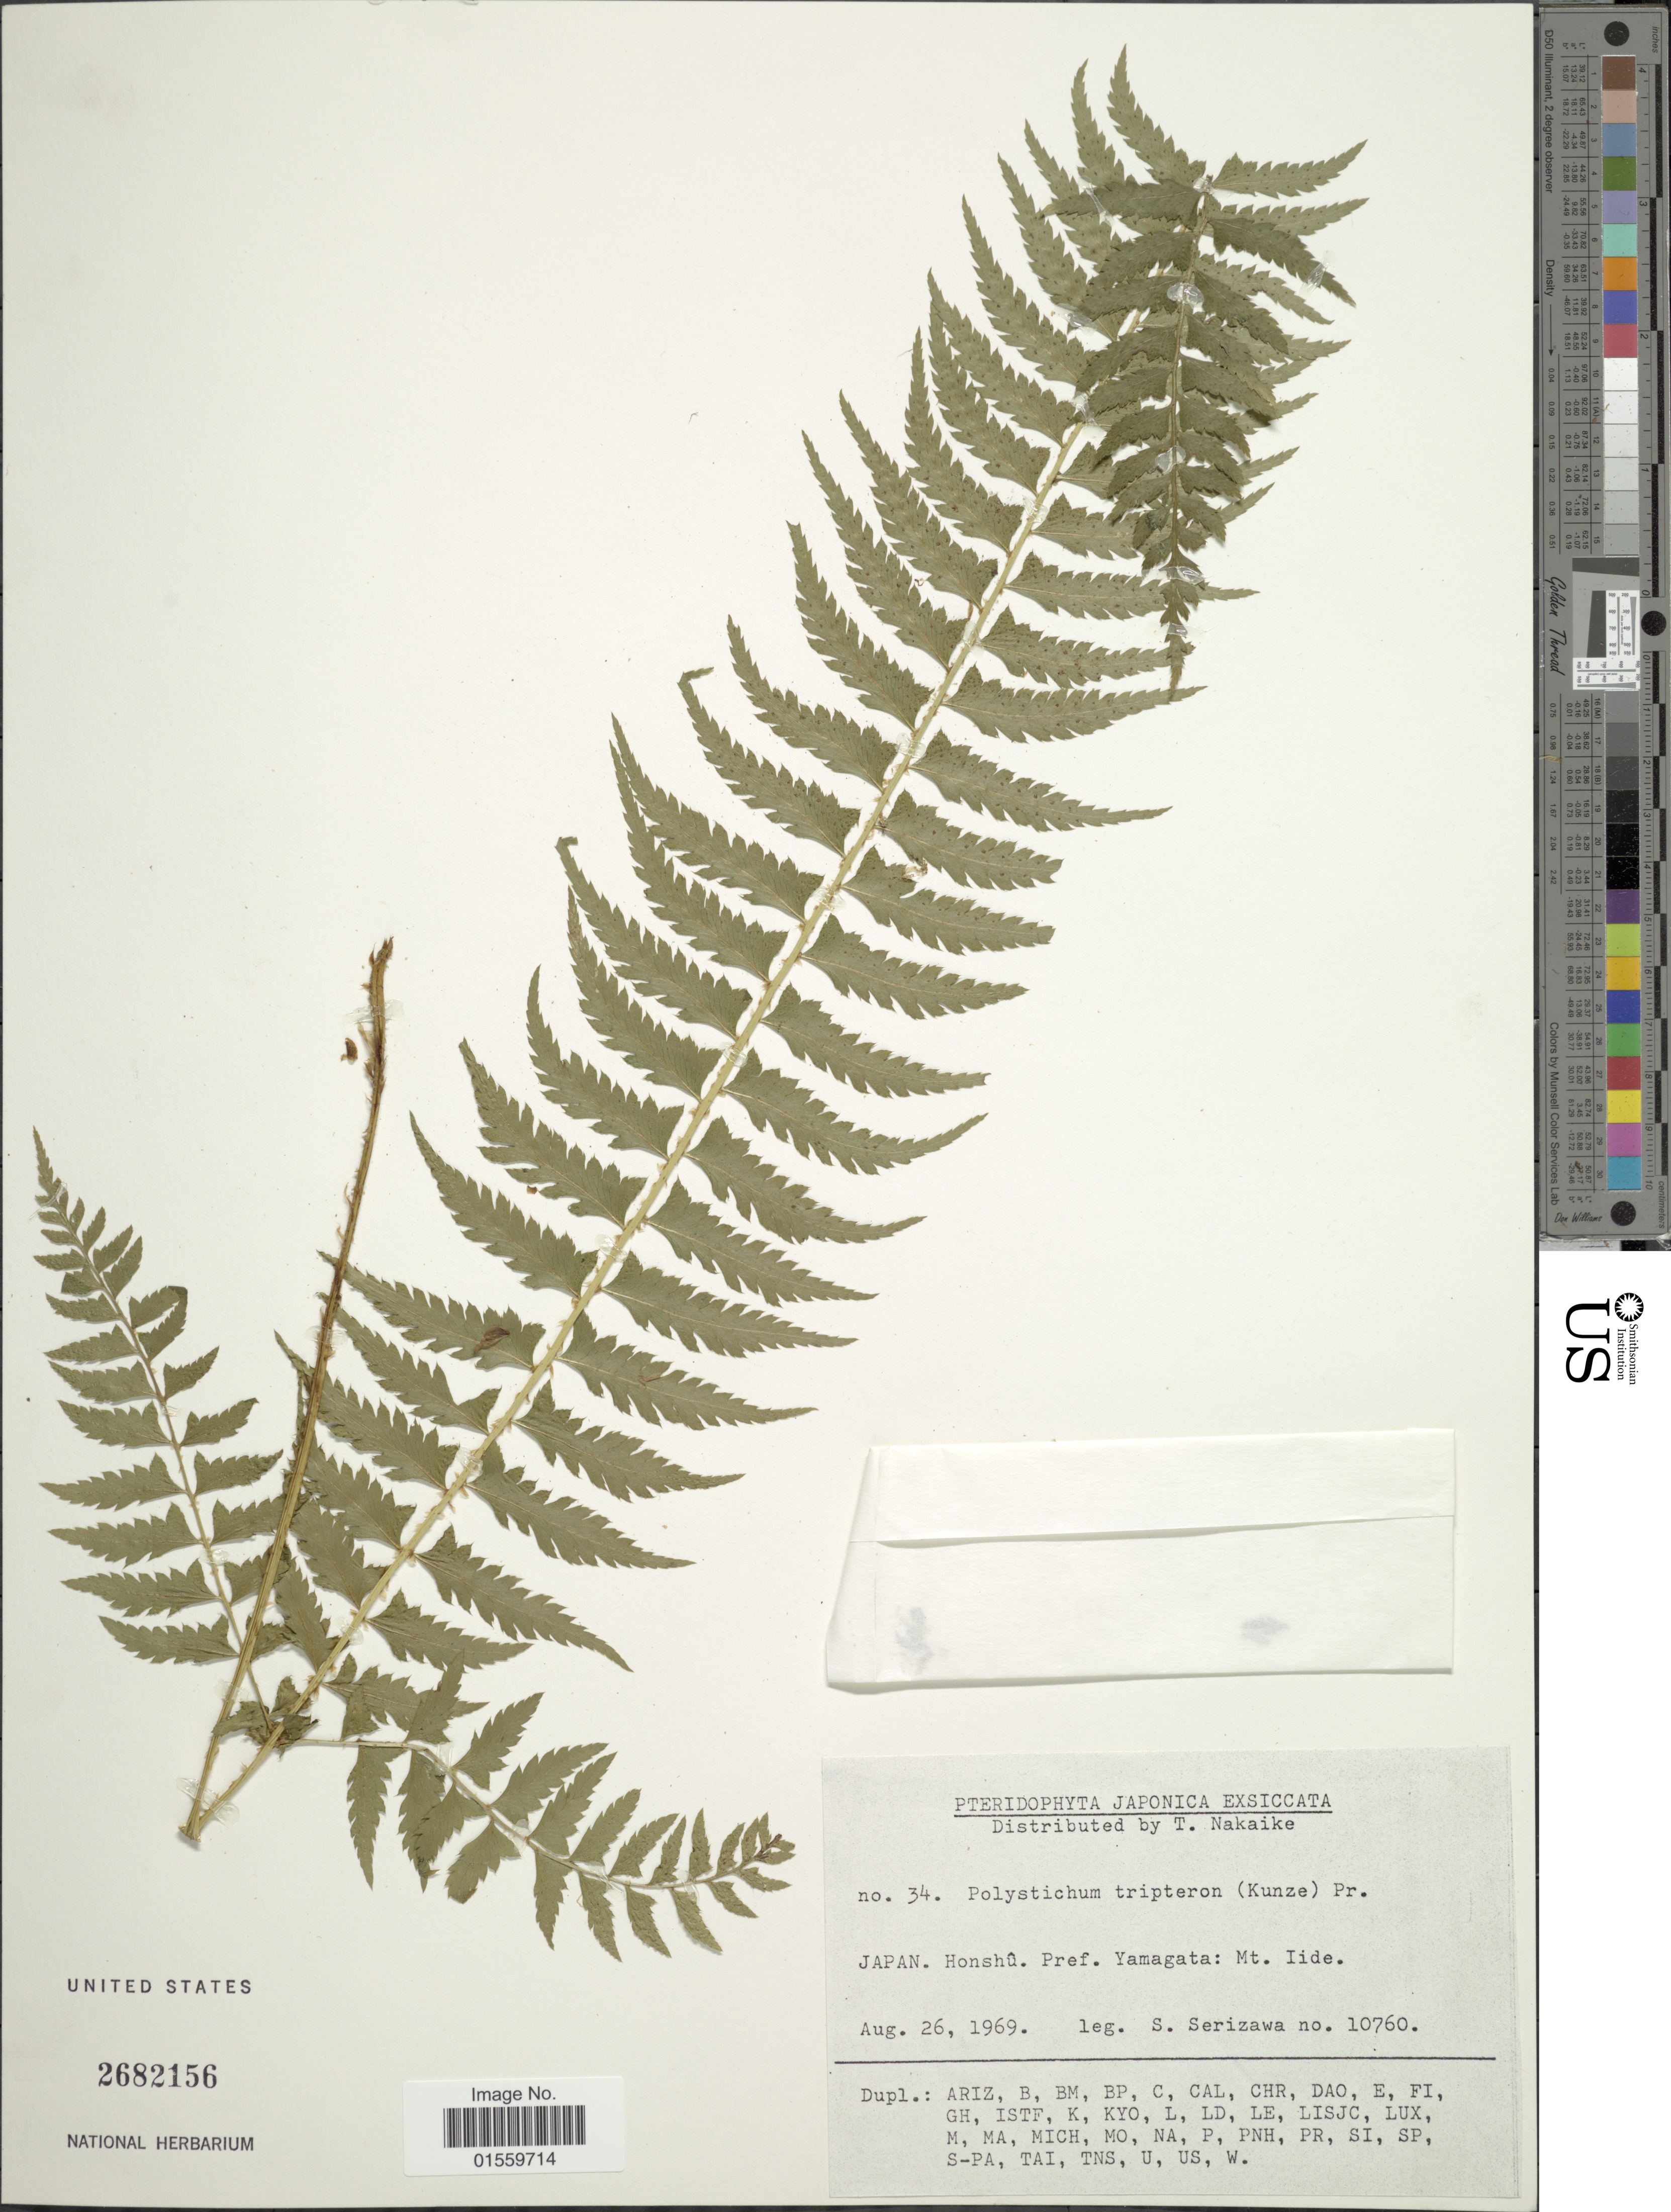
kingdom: Plantae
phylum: Tracheophyta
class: Polypodiopsida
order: Polypodiales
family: Dryopteridaceae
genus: Polystichum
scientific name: Polystichum tripteron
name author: (Kunze) C. Presl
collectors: S. Serizawa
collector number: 10760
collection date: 1969-08-26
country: Japan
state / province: Yamagata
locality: Japonica, Honshu. Pref. Yamagata: Mt. Iide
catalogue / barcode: US 2682156